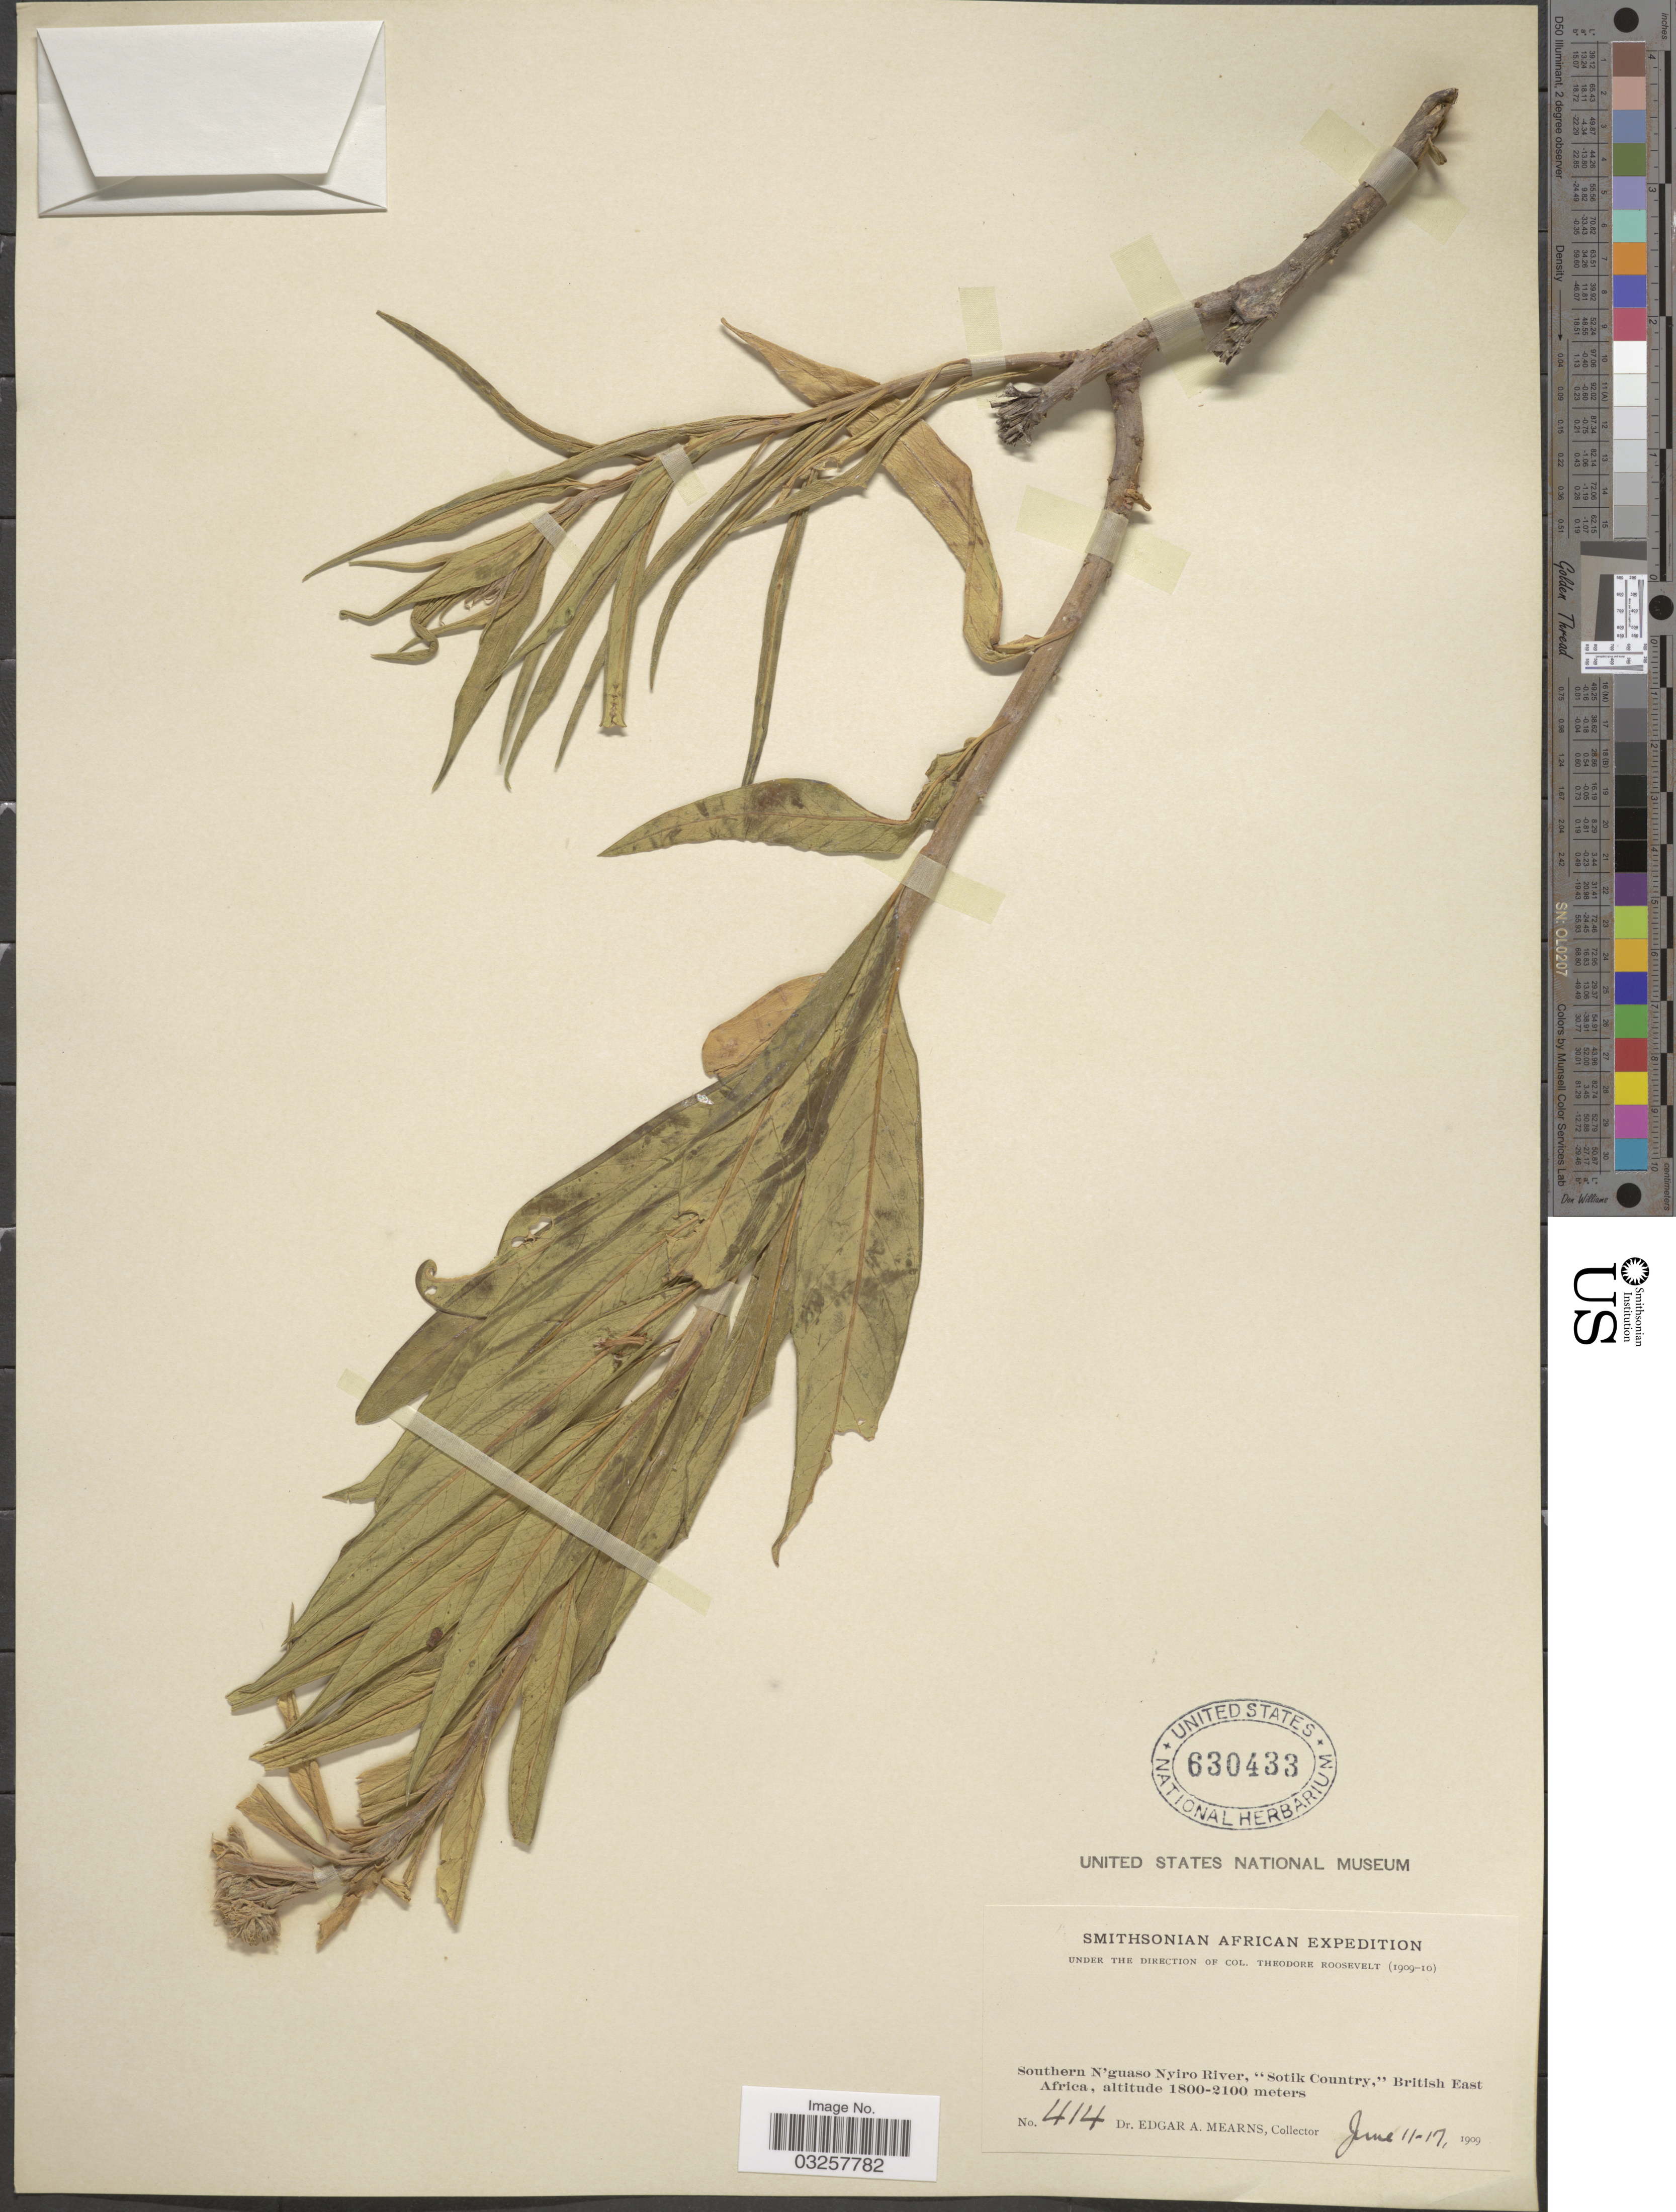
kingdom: Plantae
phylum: Tracheophyta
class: Magnoliopsida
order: Gentianales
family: Apocynaceae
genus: Asclepias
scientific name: Asclepias sp.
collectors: E. A. Mearns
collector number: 414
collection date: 1909-06-11/1909-06-17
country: Kenya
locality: Southern N'guaso Nyiro River, "Sotik Country," British East Africa.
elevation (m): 1800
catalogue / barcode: US 630433